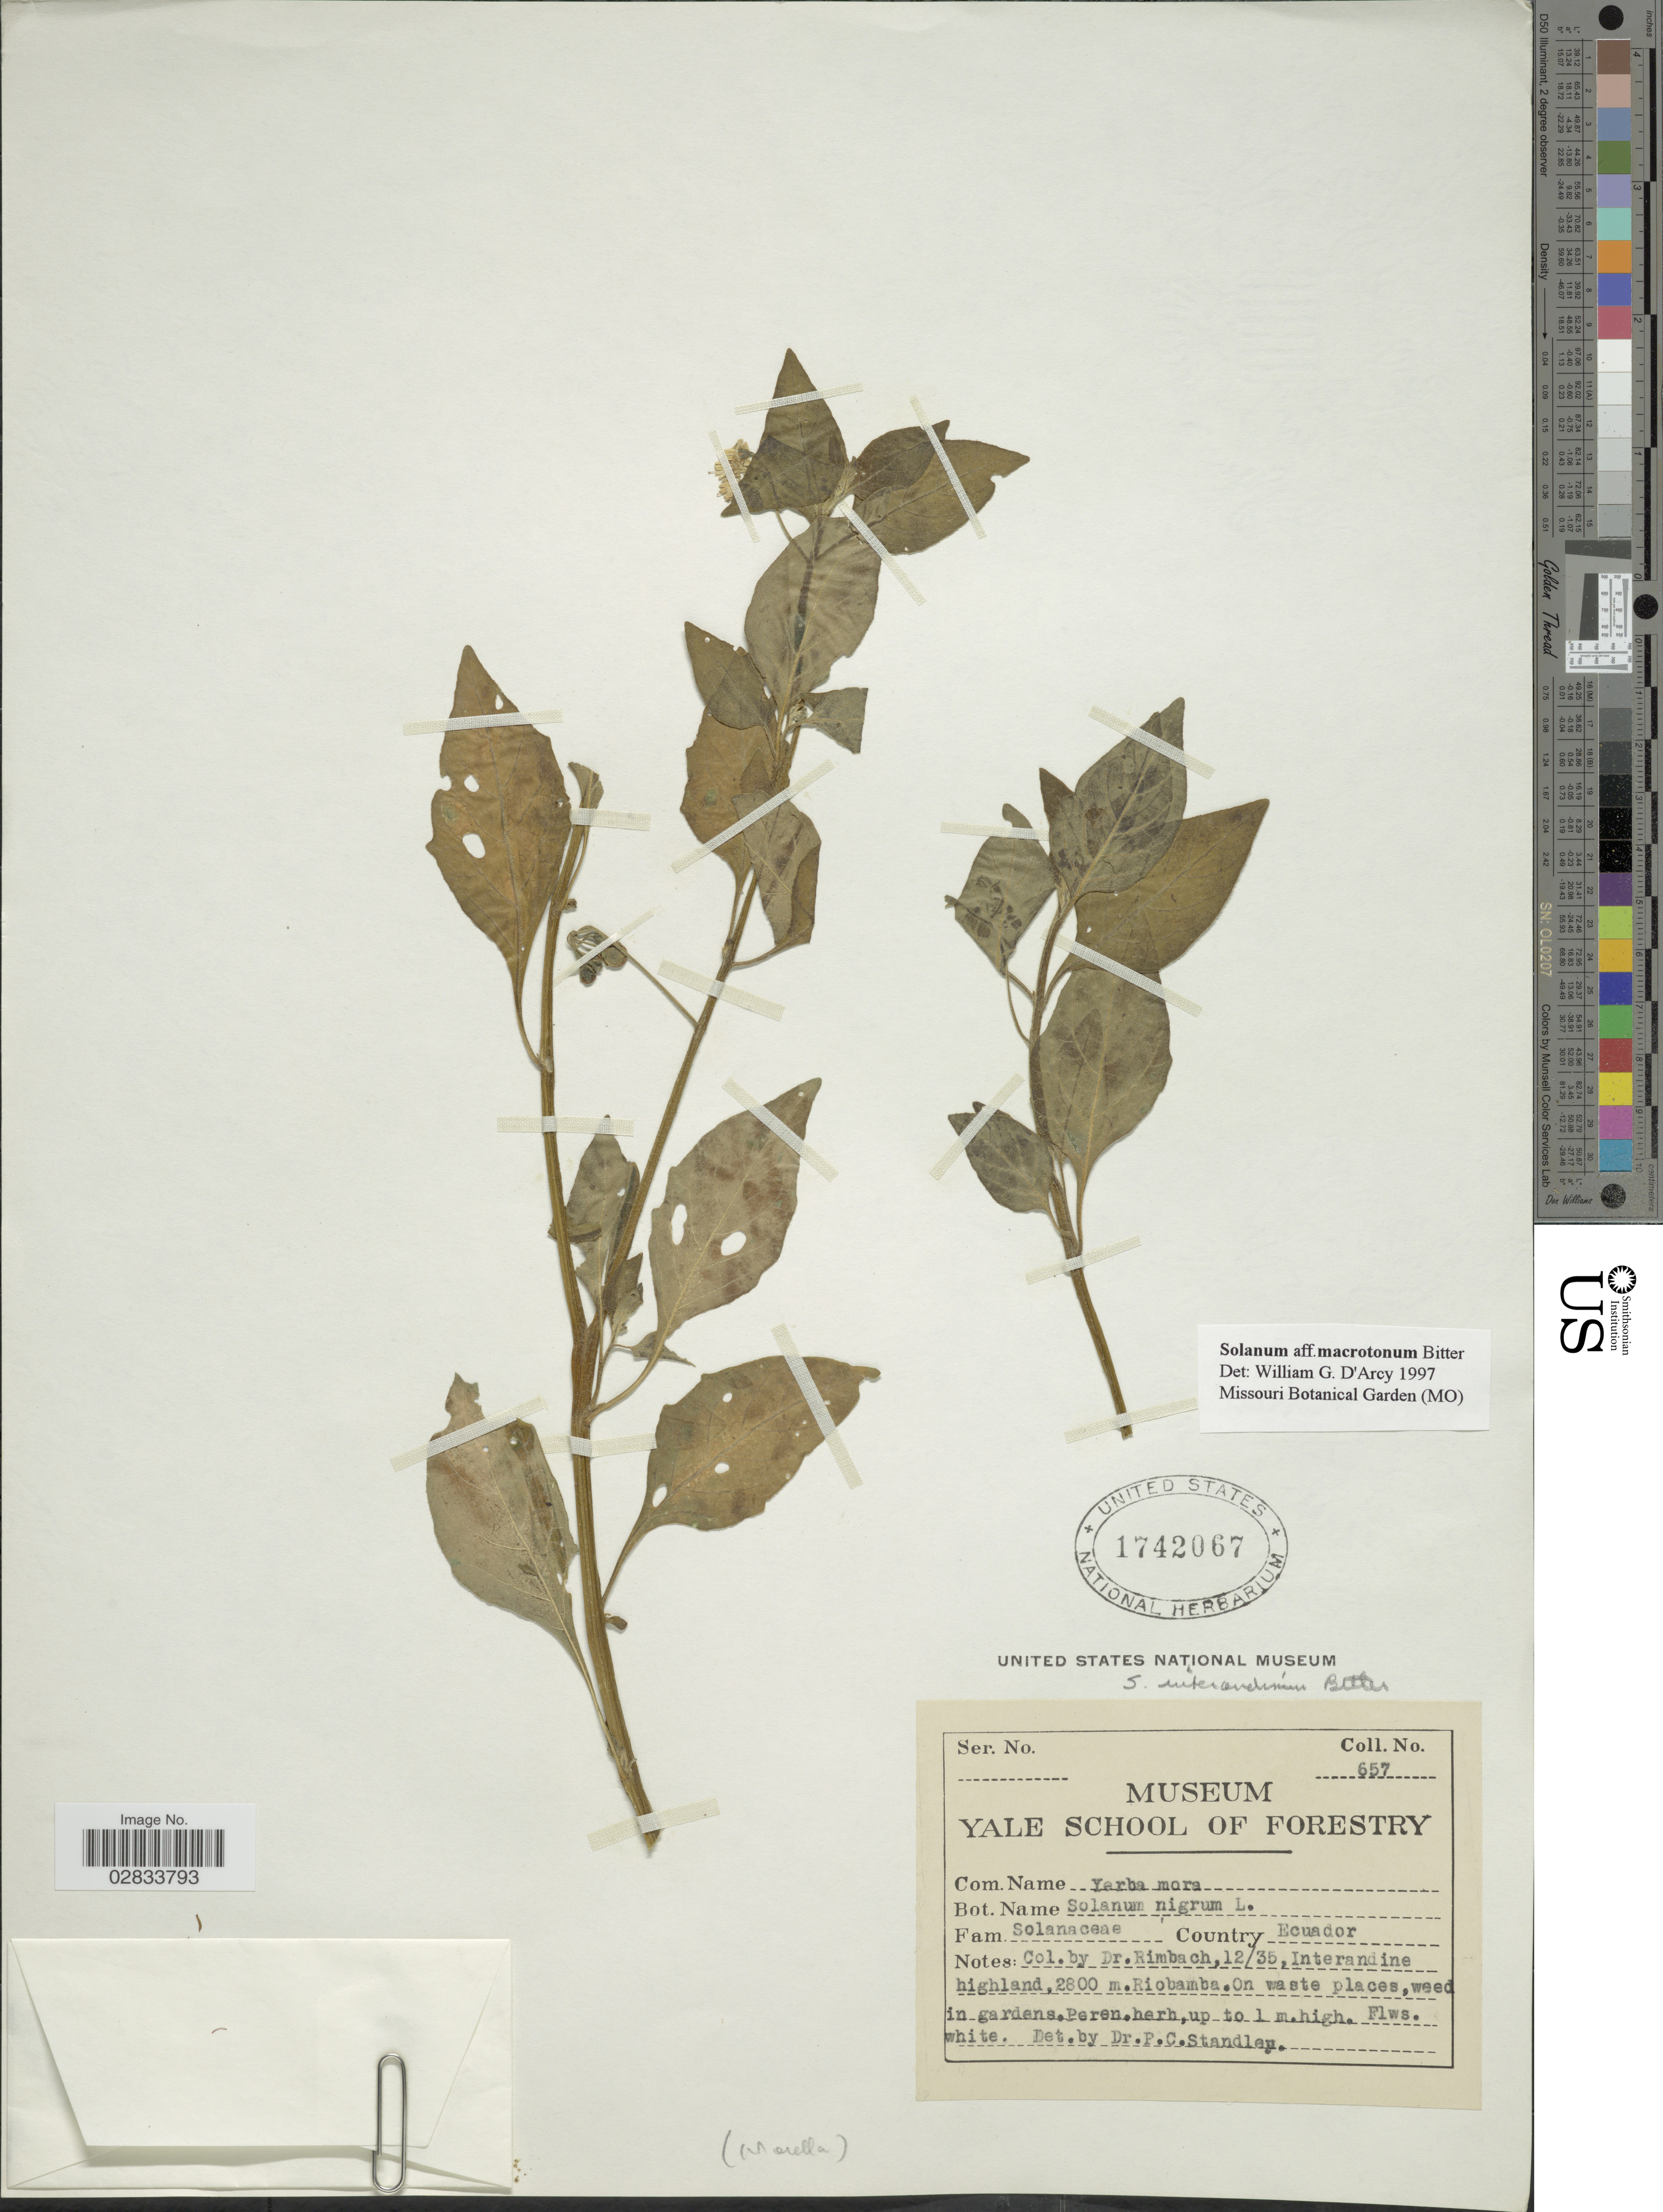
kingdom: Plantae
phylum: Tracheophyta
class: Magnoliopsida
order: Solanales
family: Solanaceae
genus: Solanum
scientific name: Solanum macrotonum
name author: Bitter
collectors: Rimbach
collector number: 657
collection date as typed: Transcribed d/m/y: /12/35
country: Ecuador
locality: Interandine highland, Riobamba.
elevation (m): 2800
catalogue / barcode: US 1742067